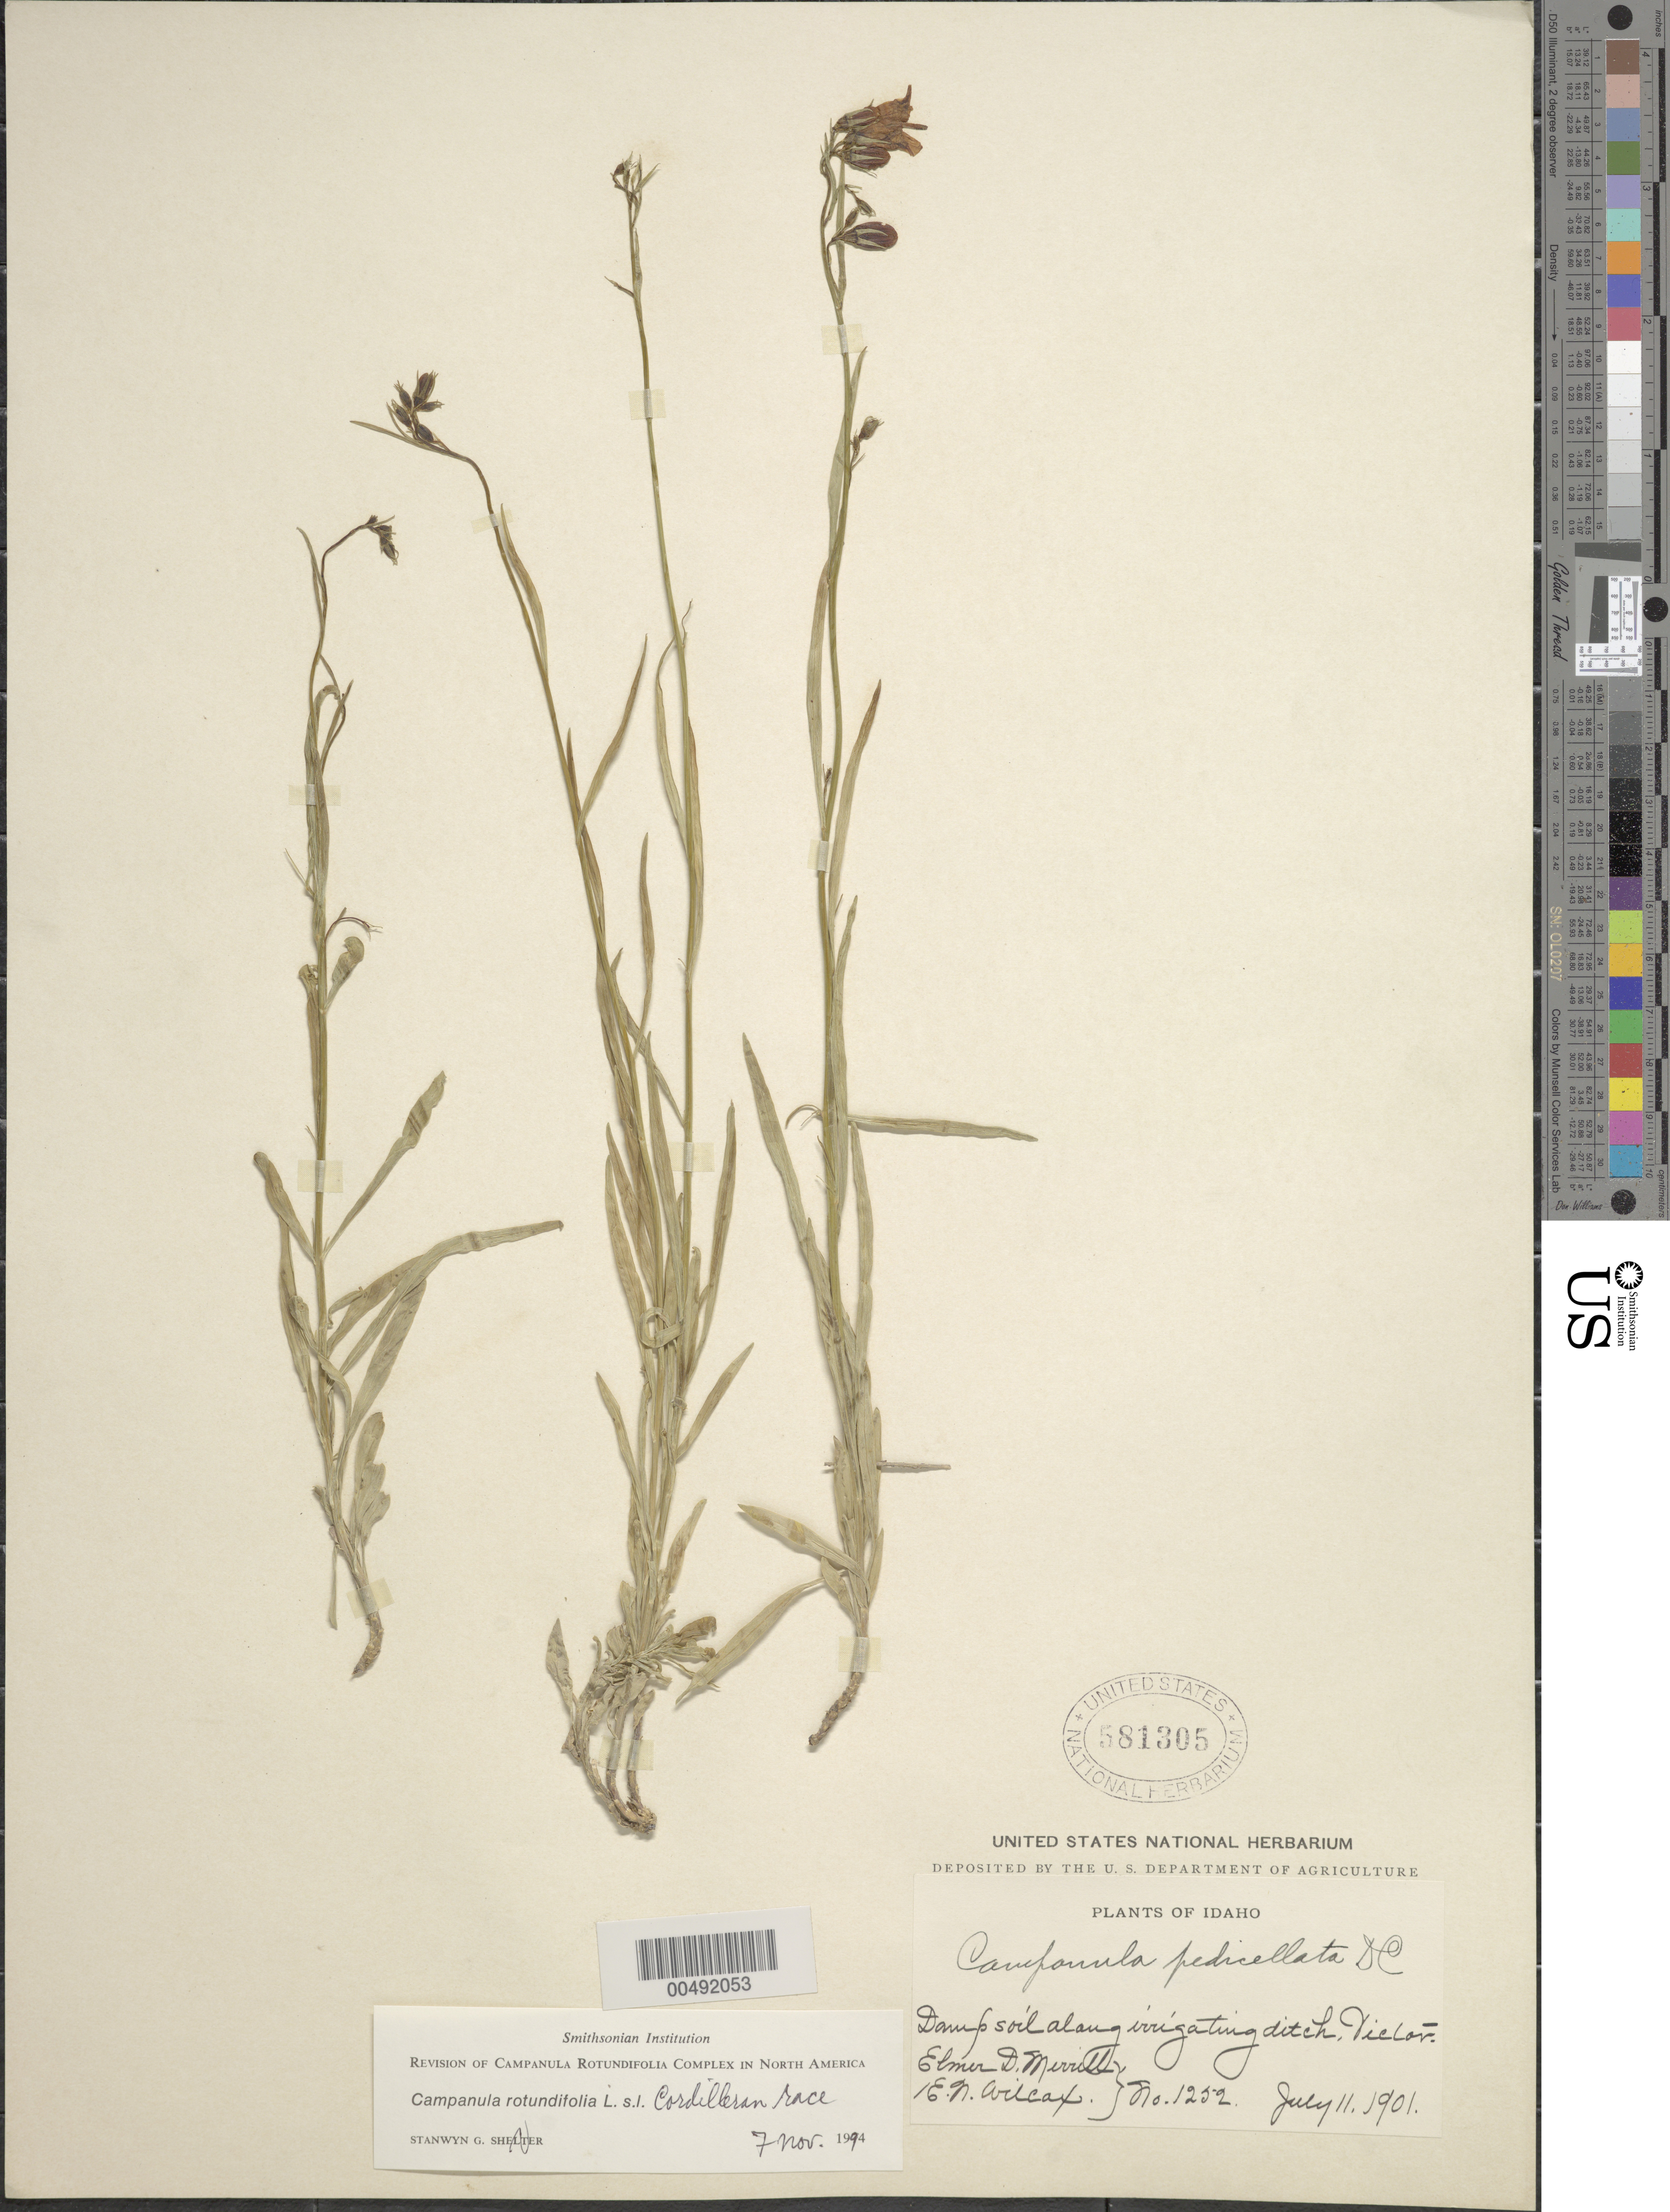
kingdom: Plantae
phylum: Tracheophyta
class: Magnoliopsida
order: Asterales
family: Campanulaceae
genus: Campanula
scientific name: Campanula rotundifolia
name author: L.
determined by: Shetler, Stanwyn G., (US), NMNH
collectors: E. D. Merrill & E. Wilcox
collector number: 1252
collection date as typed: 11 Jul 1901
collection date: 1901-07-11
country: United States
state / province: Idaho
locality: Victor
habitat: damp soil along irrigating ditch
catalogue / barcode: US 581305